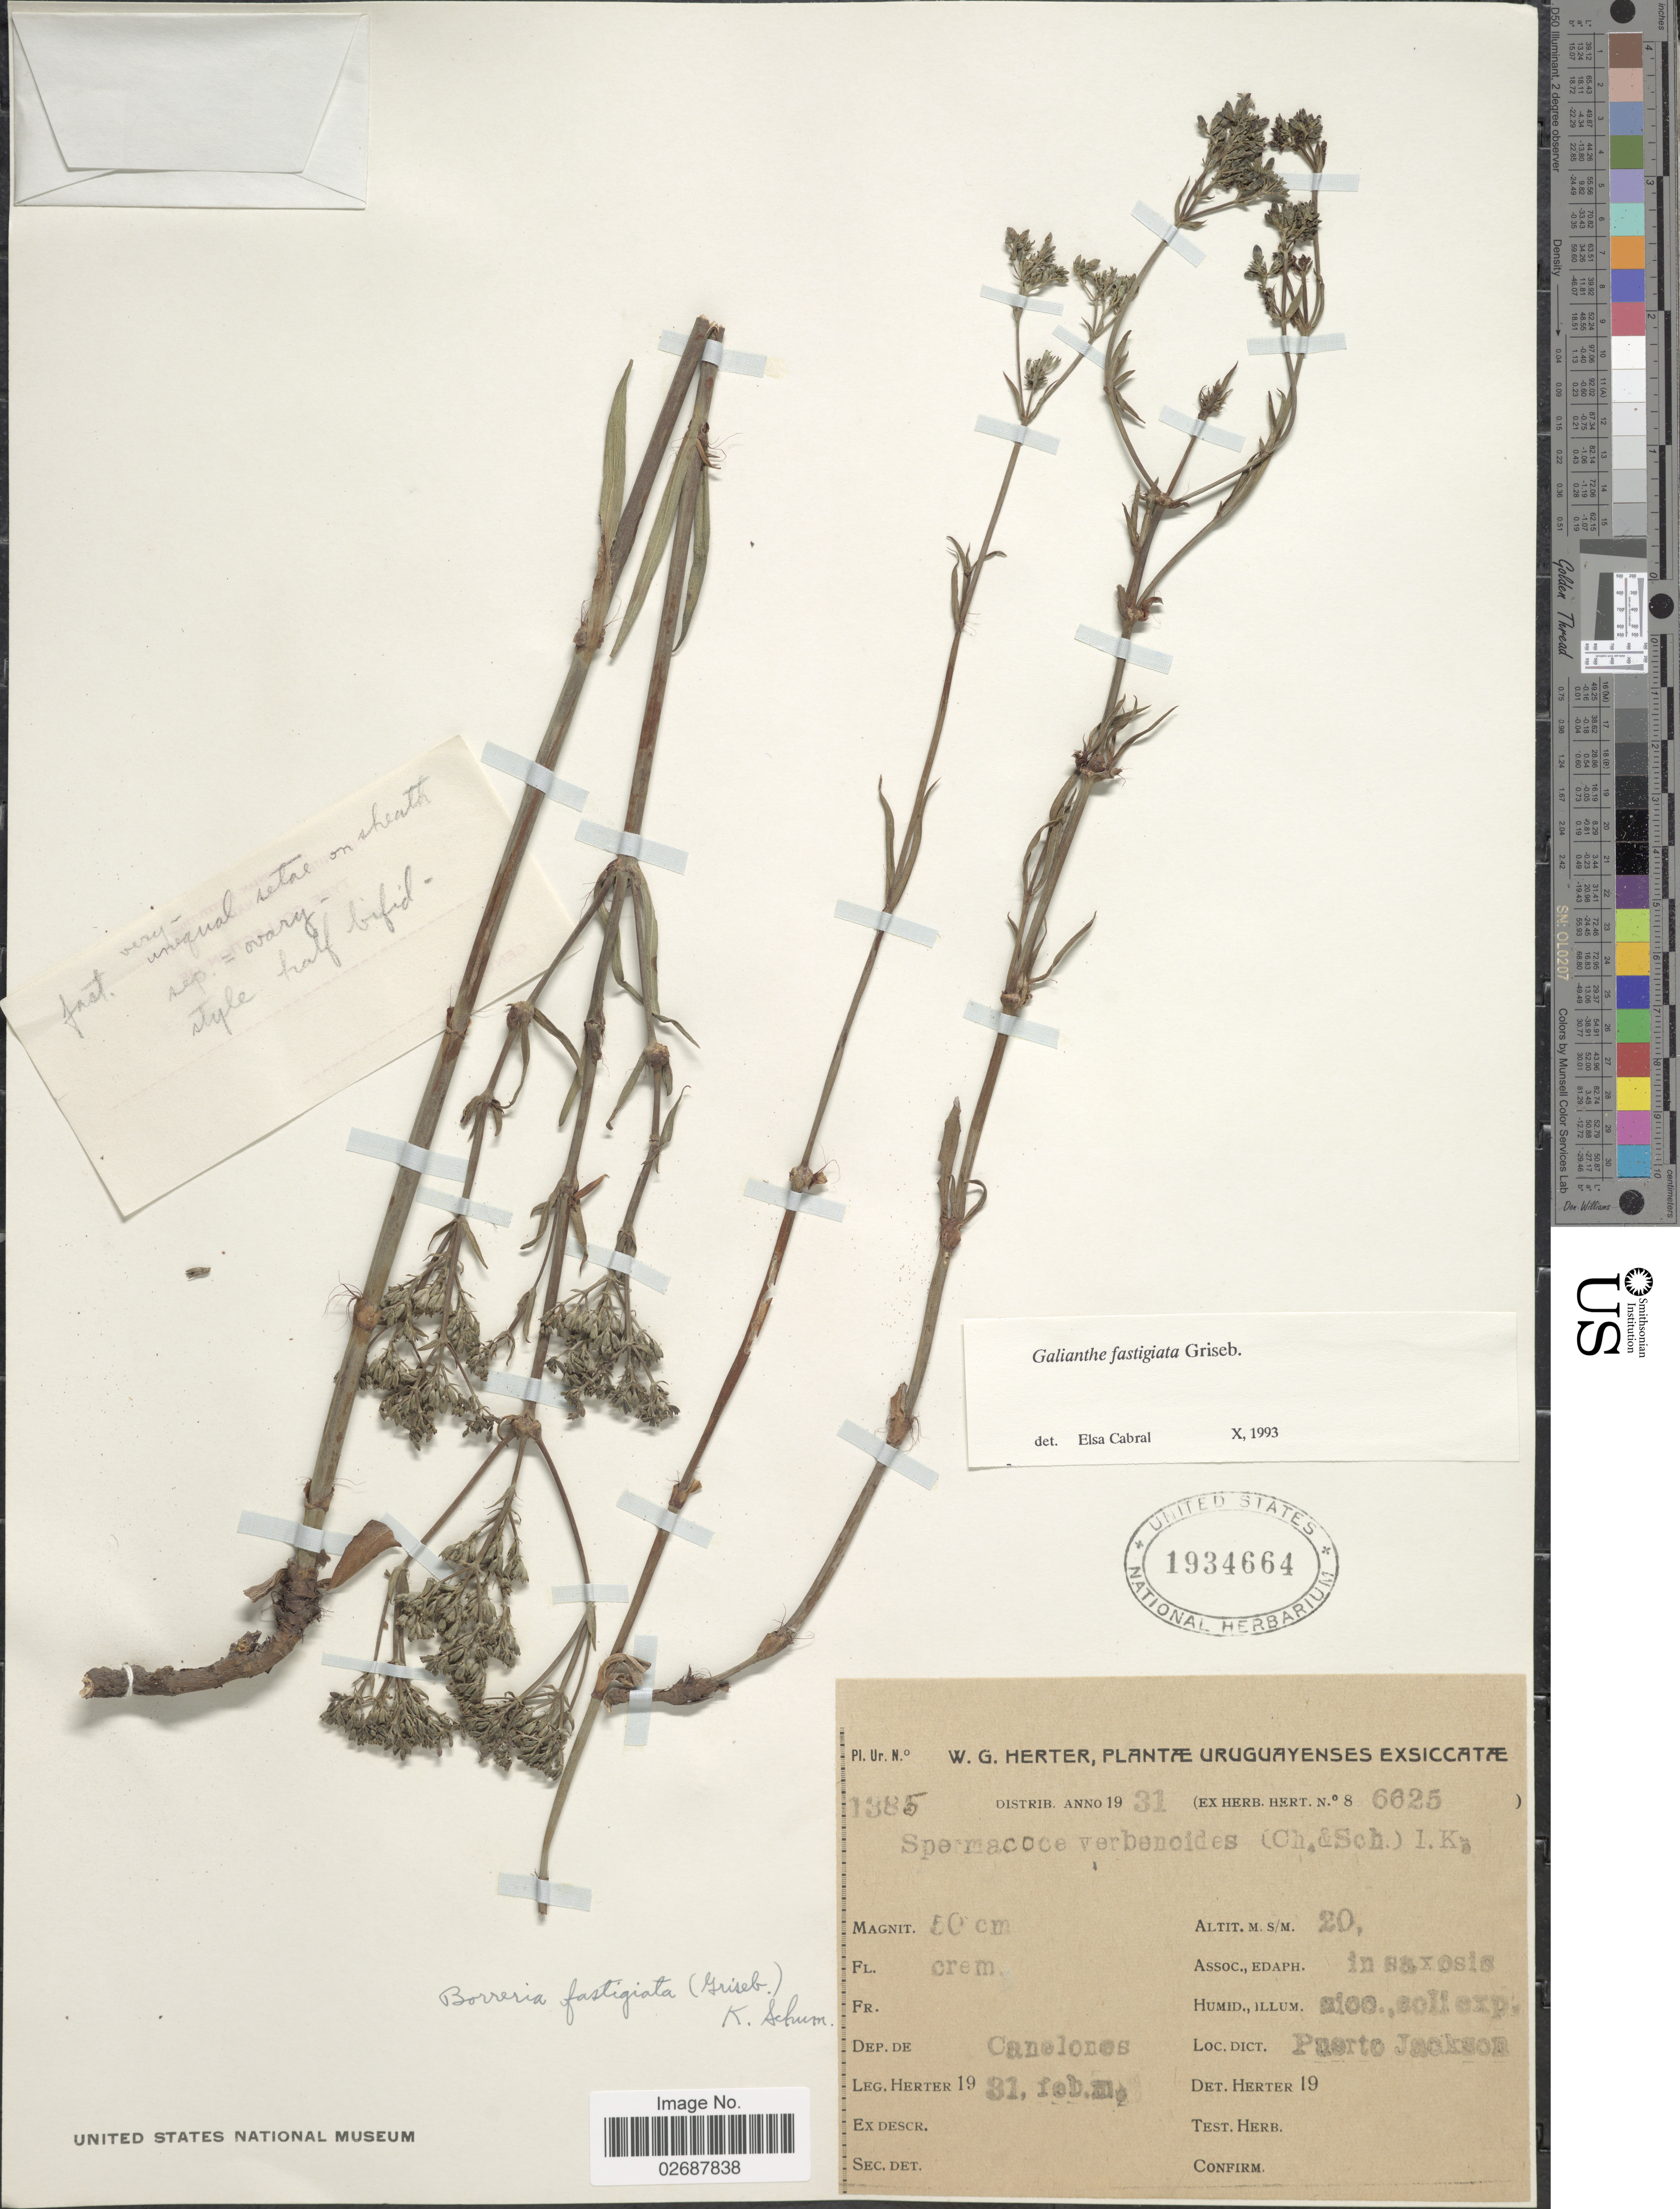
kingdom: Plantae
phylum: Tracheophyta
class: Magnoliopsida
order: Gentianales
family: Rubiaceae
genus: Galianthe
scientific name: Galianthe fastigiata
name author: Griseb.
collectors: W. G. Herter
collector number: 1385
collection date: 1931-02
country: Uruguay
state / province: Canelones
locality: Puerto Jackson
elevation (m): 20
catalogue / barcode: US 1934664